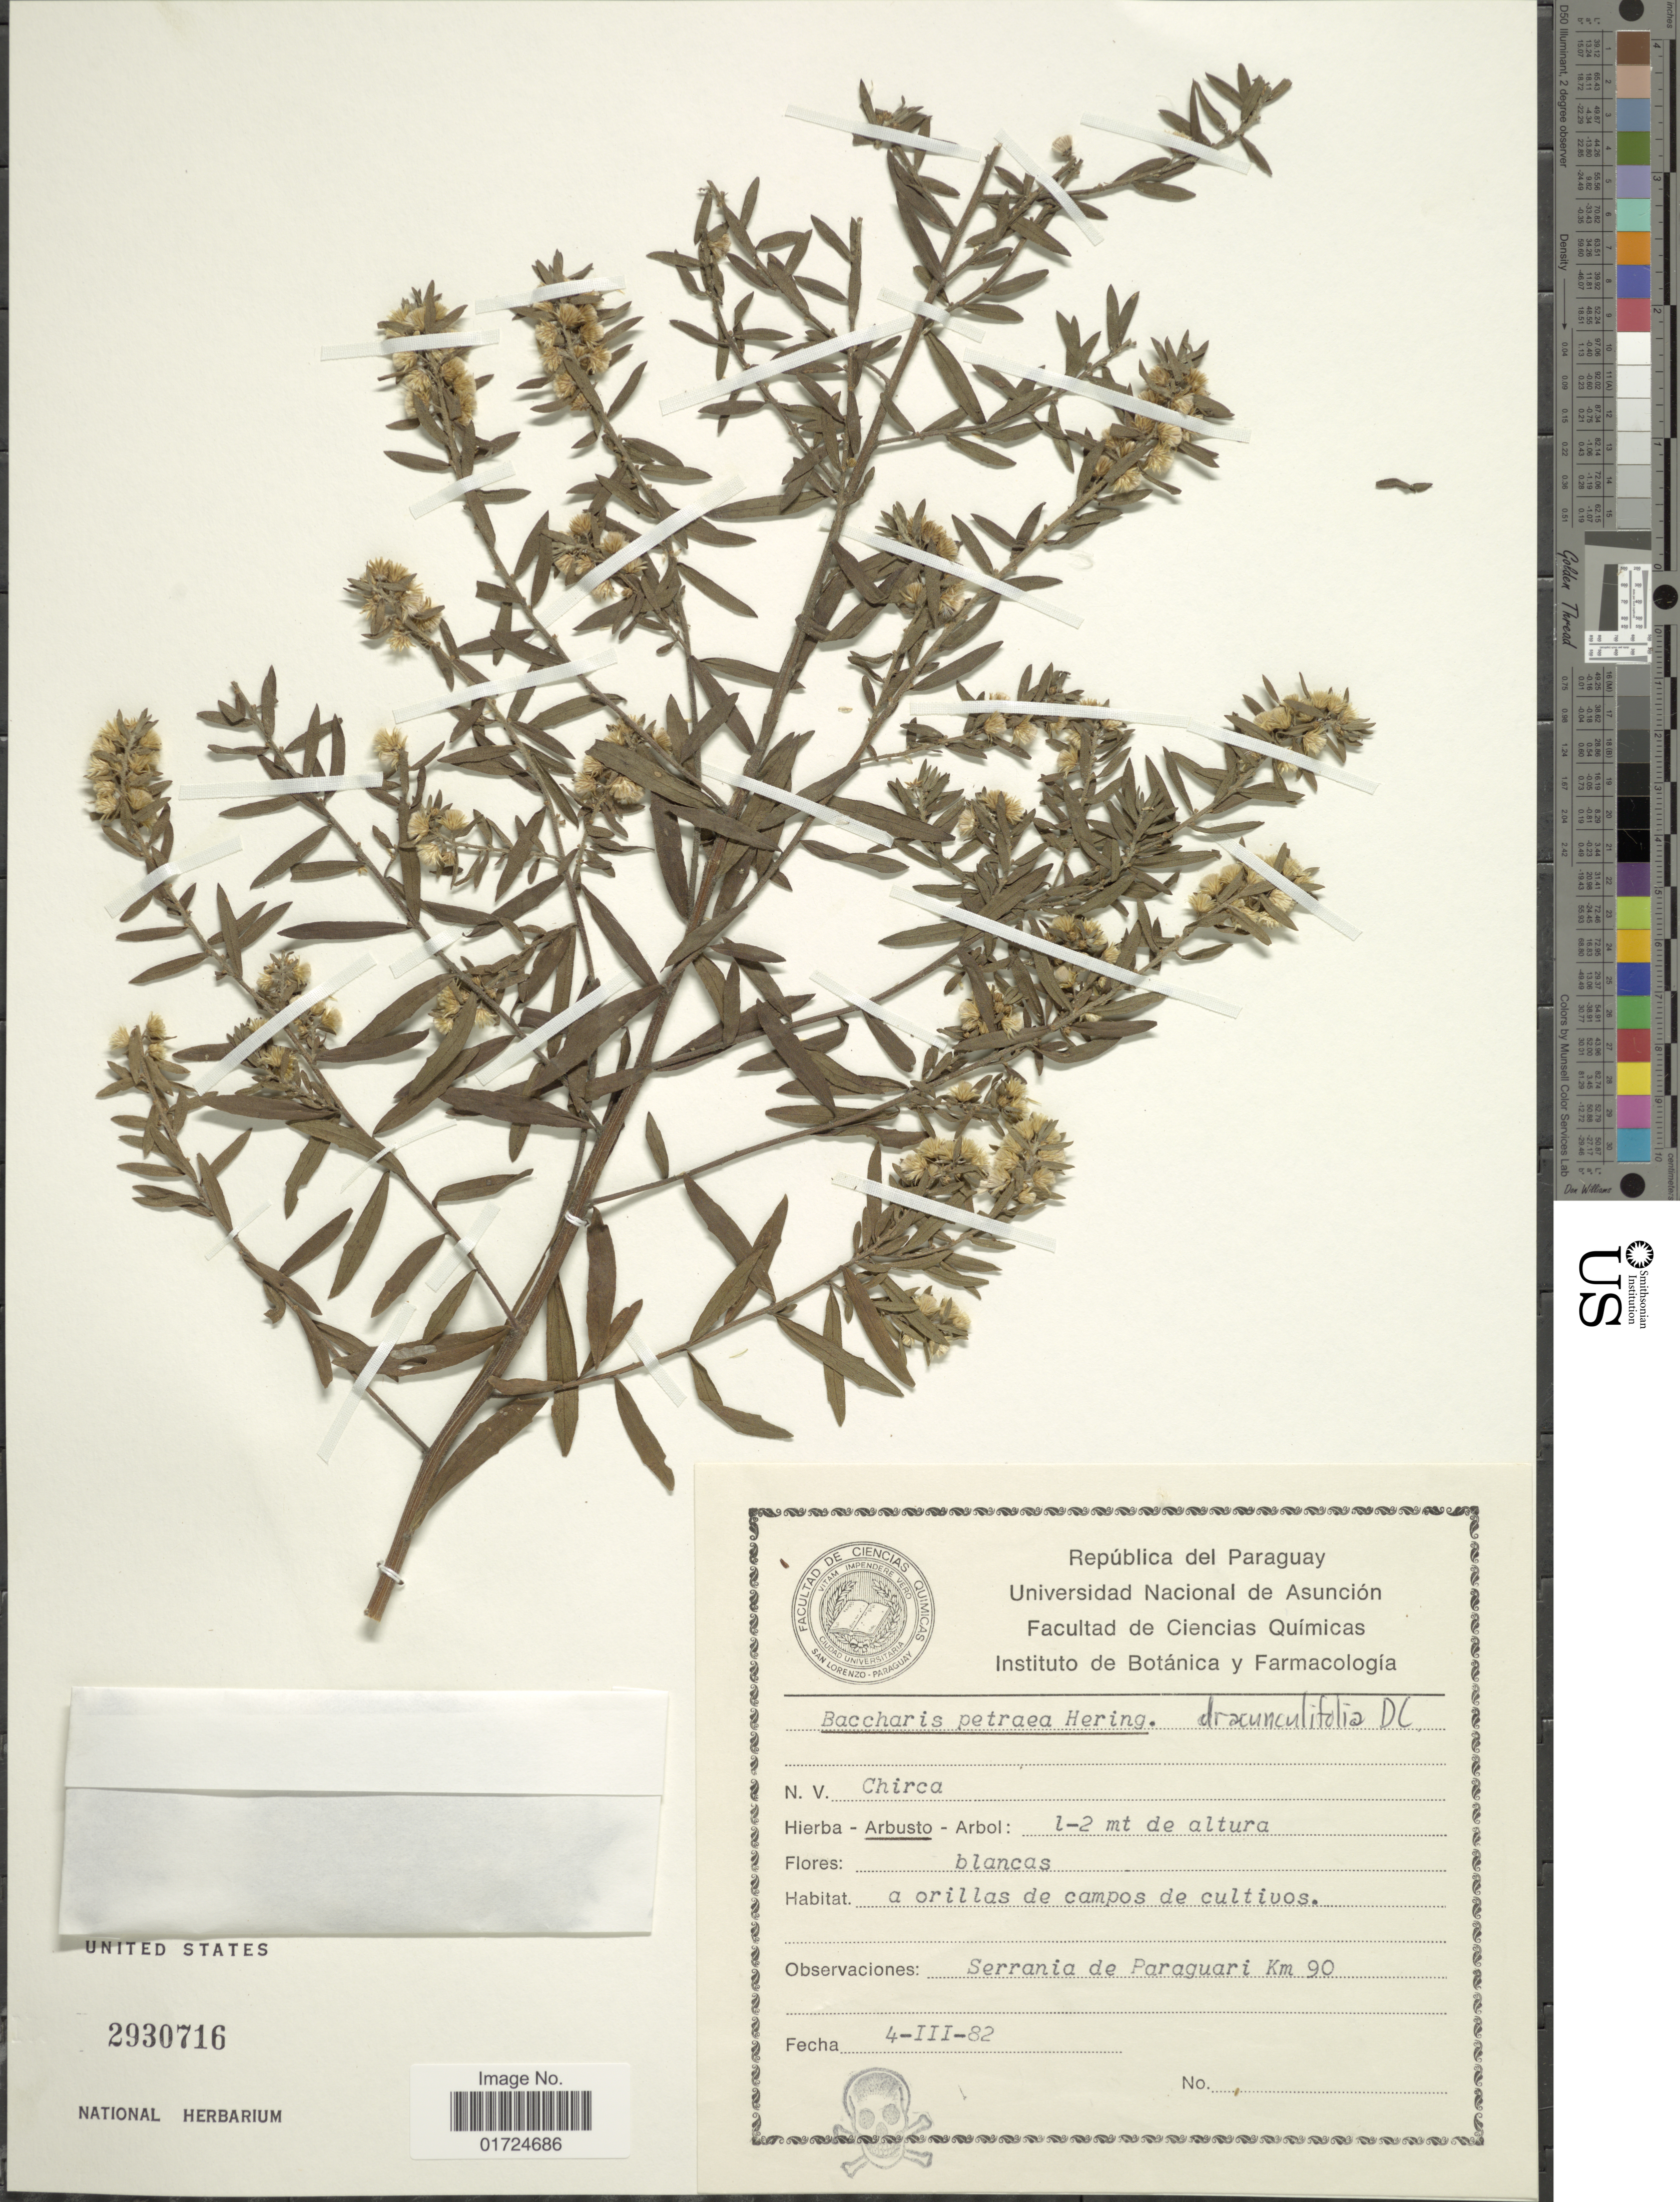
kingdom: Plantae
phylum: Tracheophyta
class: Magnoliopsida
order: Asterales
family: Asteraceae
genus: Baccharis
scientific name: Baccharis dracunculifolia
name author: DC.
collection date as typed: Transcribed d/m/y: 4/3/82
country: Paraguay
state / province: Paraguari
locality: Serrania de Paraguari Km 90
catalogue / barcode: US 2930716